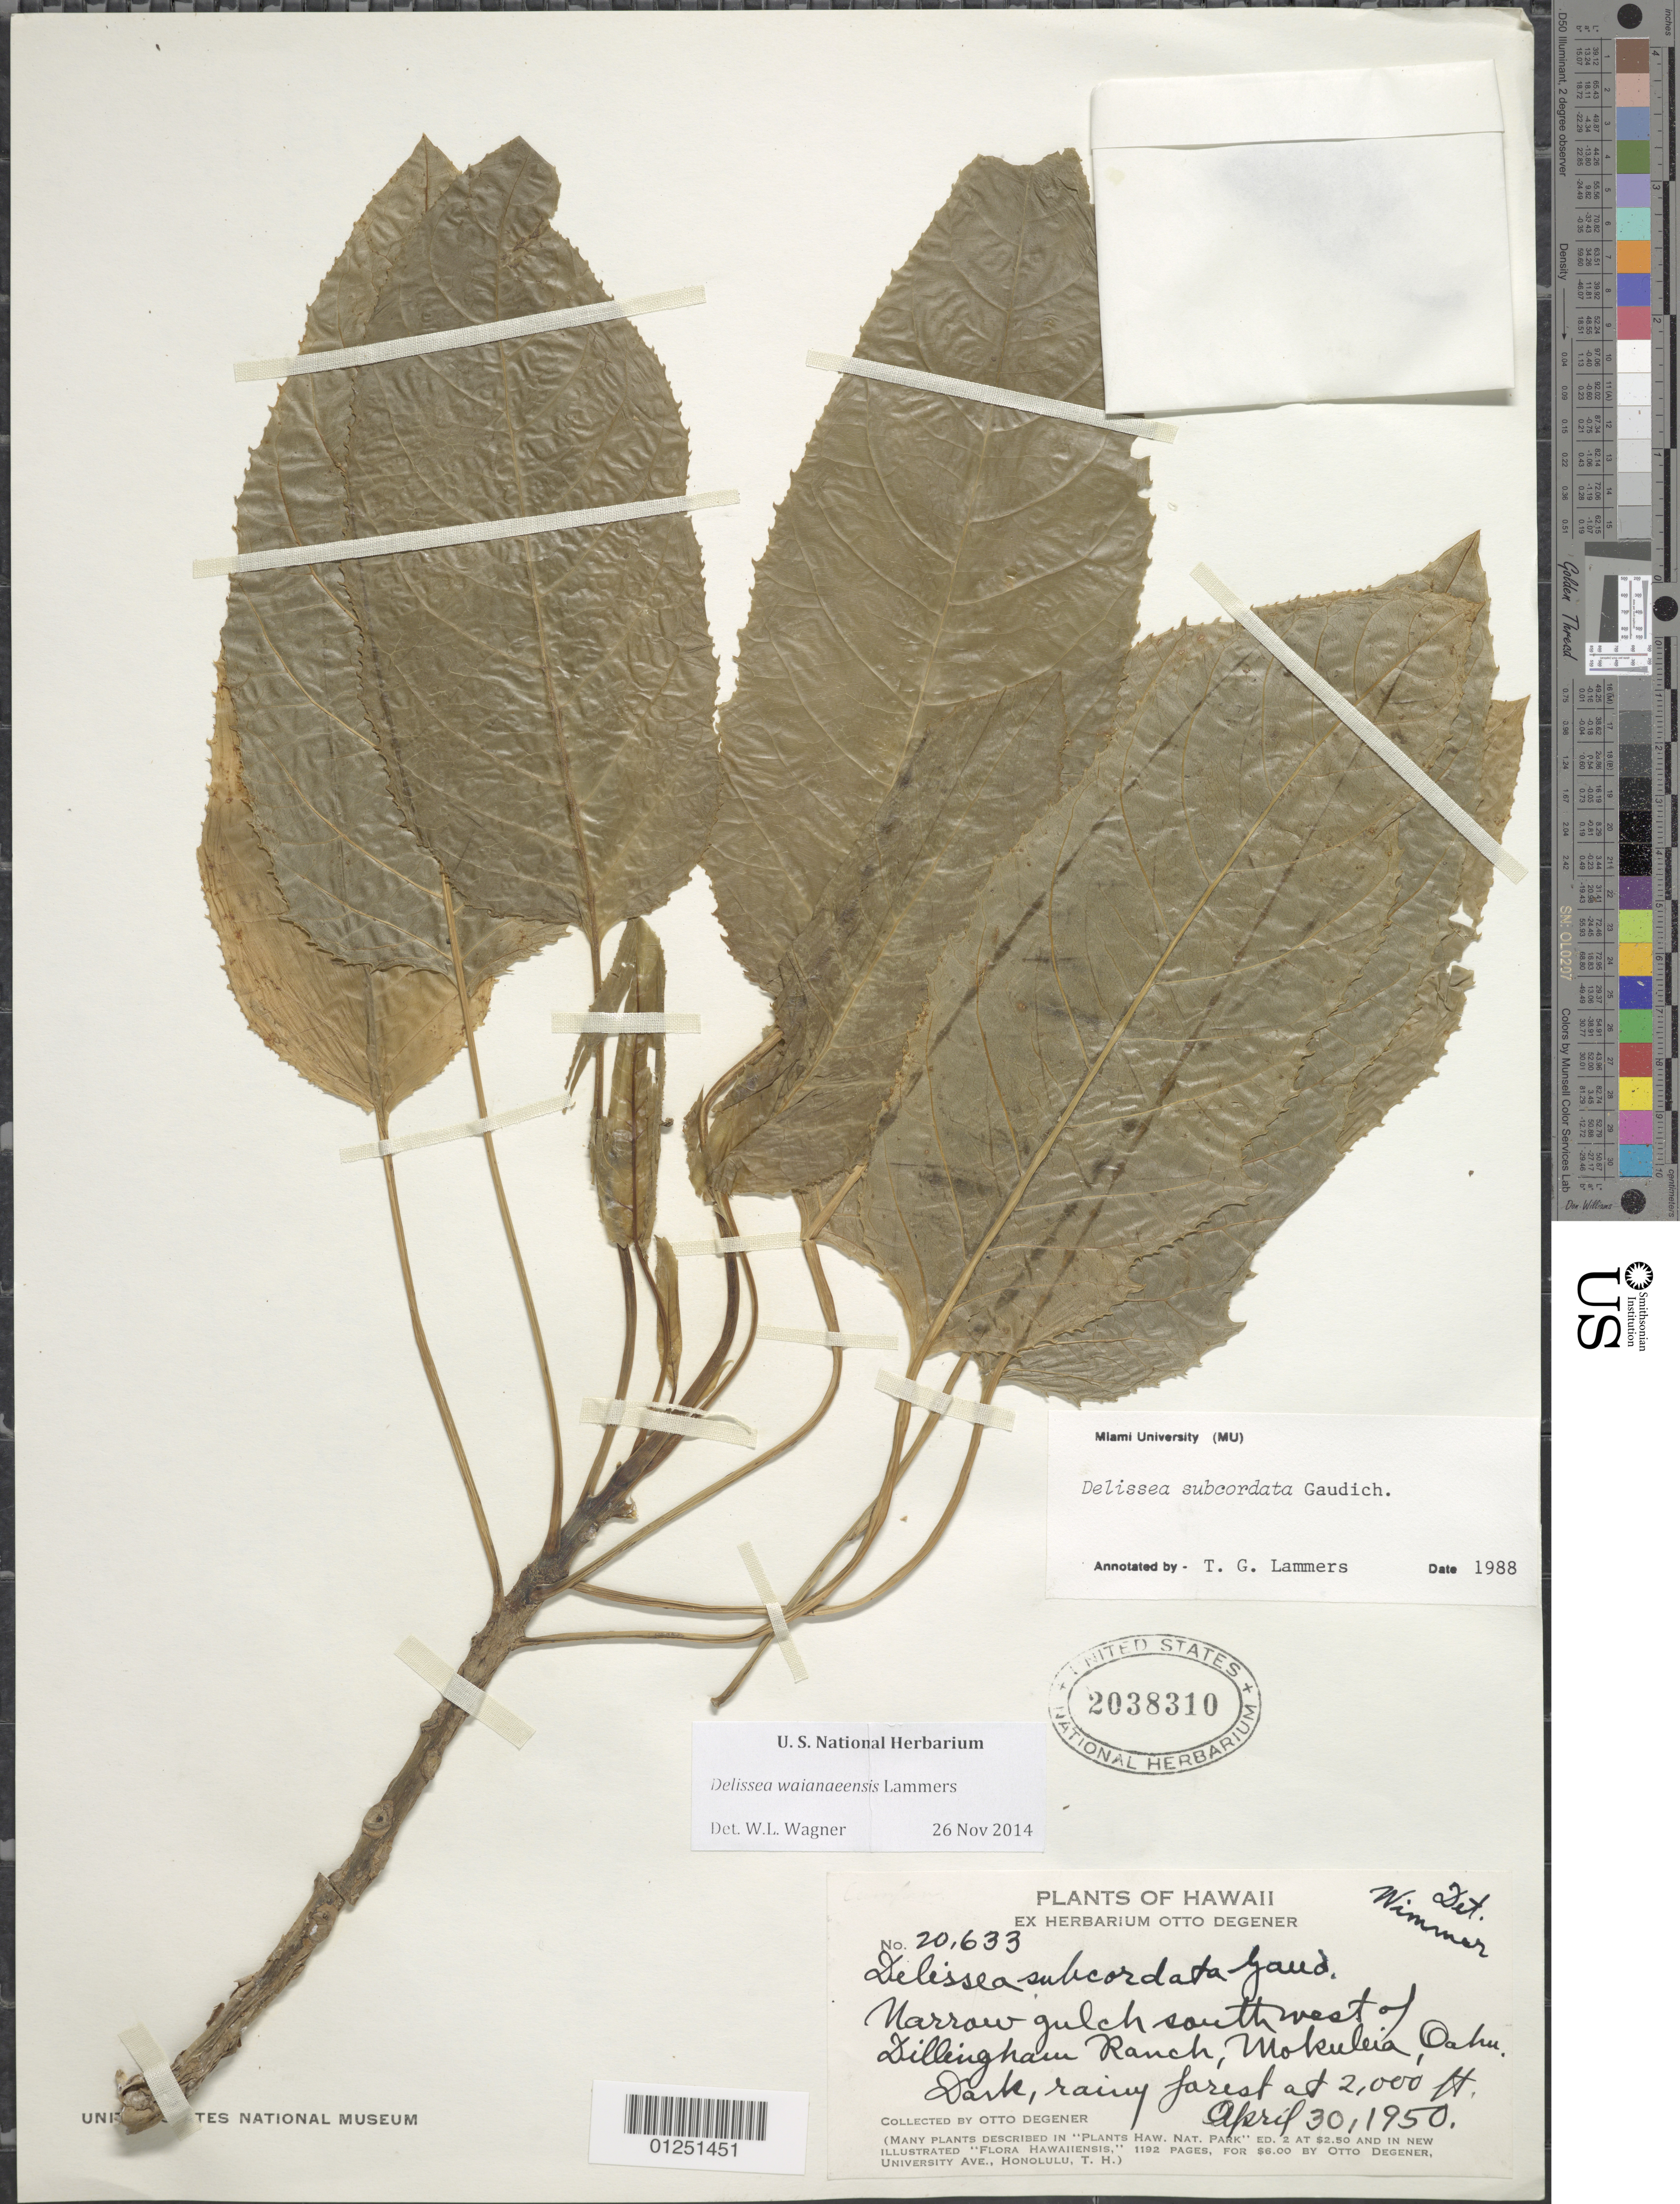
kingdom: Plantae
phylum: Tracheophyta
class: Magnoliopsida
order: Asterales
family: Campanulaceae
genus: Delissea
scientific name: Delissea waianaeensis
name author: Lammers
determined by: Wagner, W. L., (BOT), Smithsonian Institution - National Museum of Natural History (UNITED STATES)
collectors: O. Degener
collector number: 20633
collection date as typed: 30 Apr 1950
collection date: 1950-04-30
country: United States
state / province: Hawaii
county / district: Honolulu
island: Oahu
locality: Narrow gulch southwest of Dillingham Ranch, Mokuleia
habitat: Dark, rainy forest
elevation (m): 610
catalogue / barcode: US 2038310